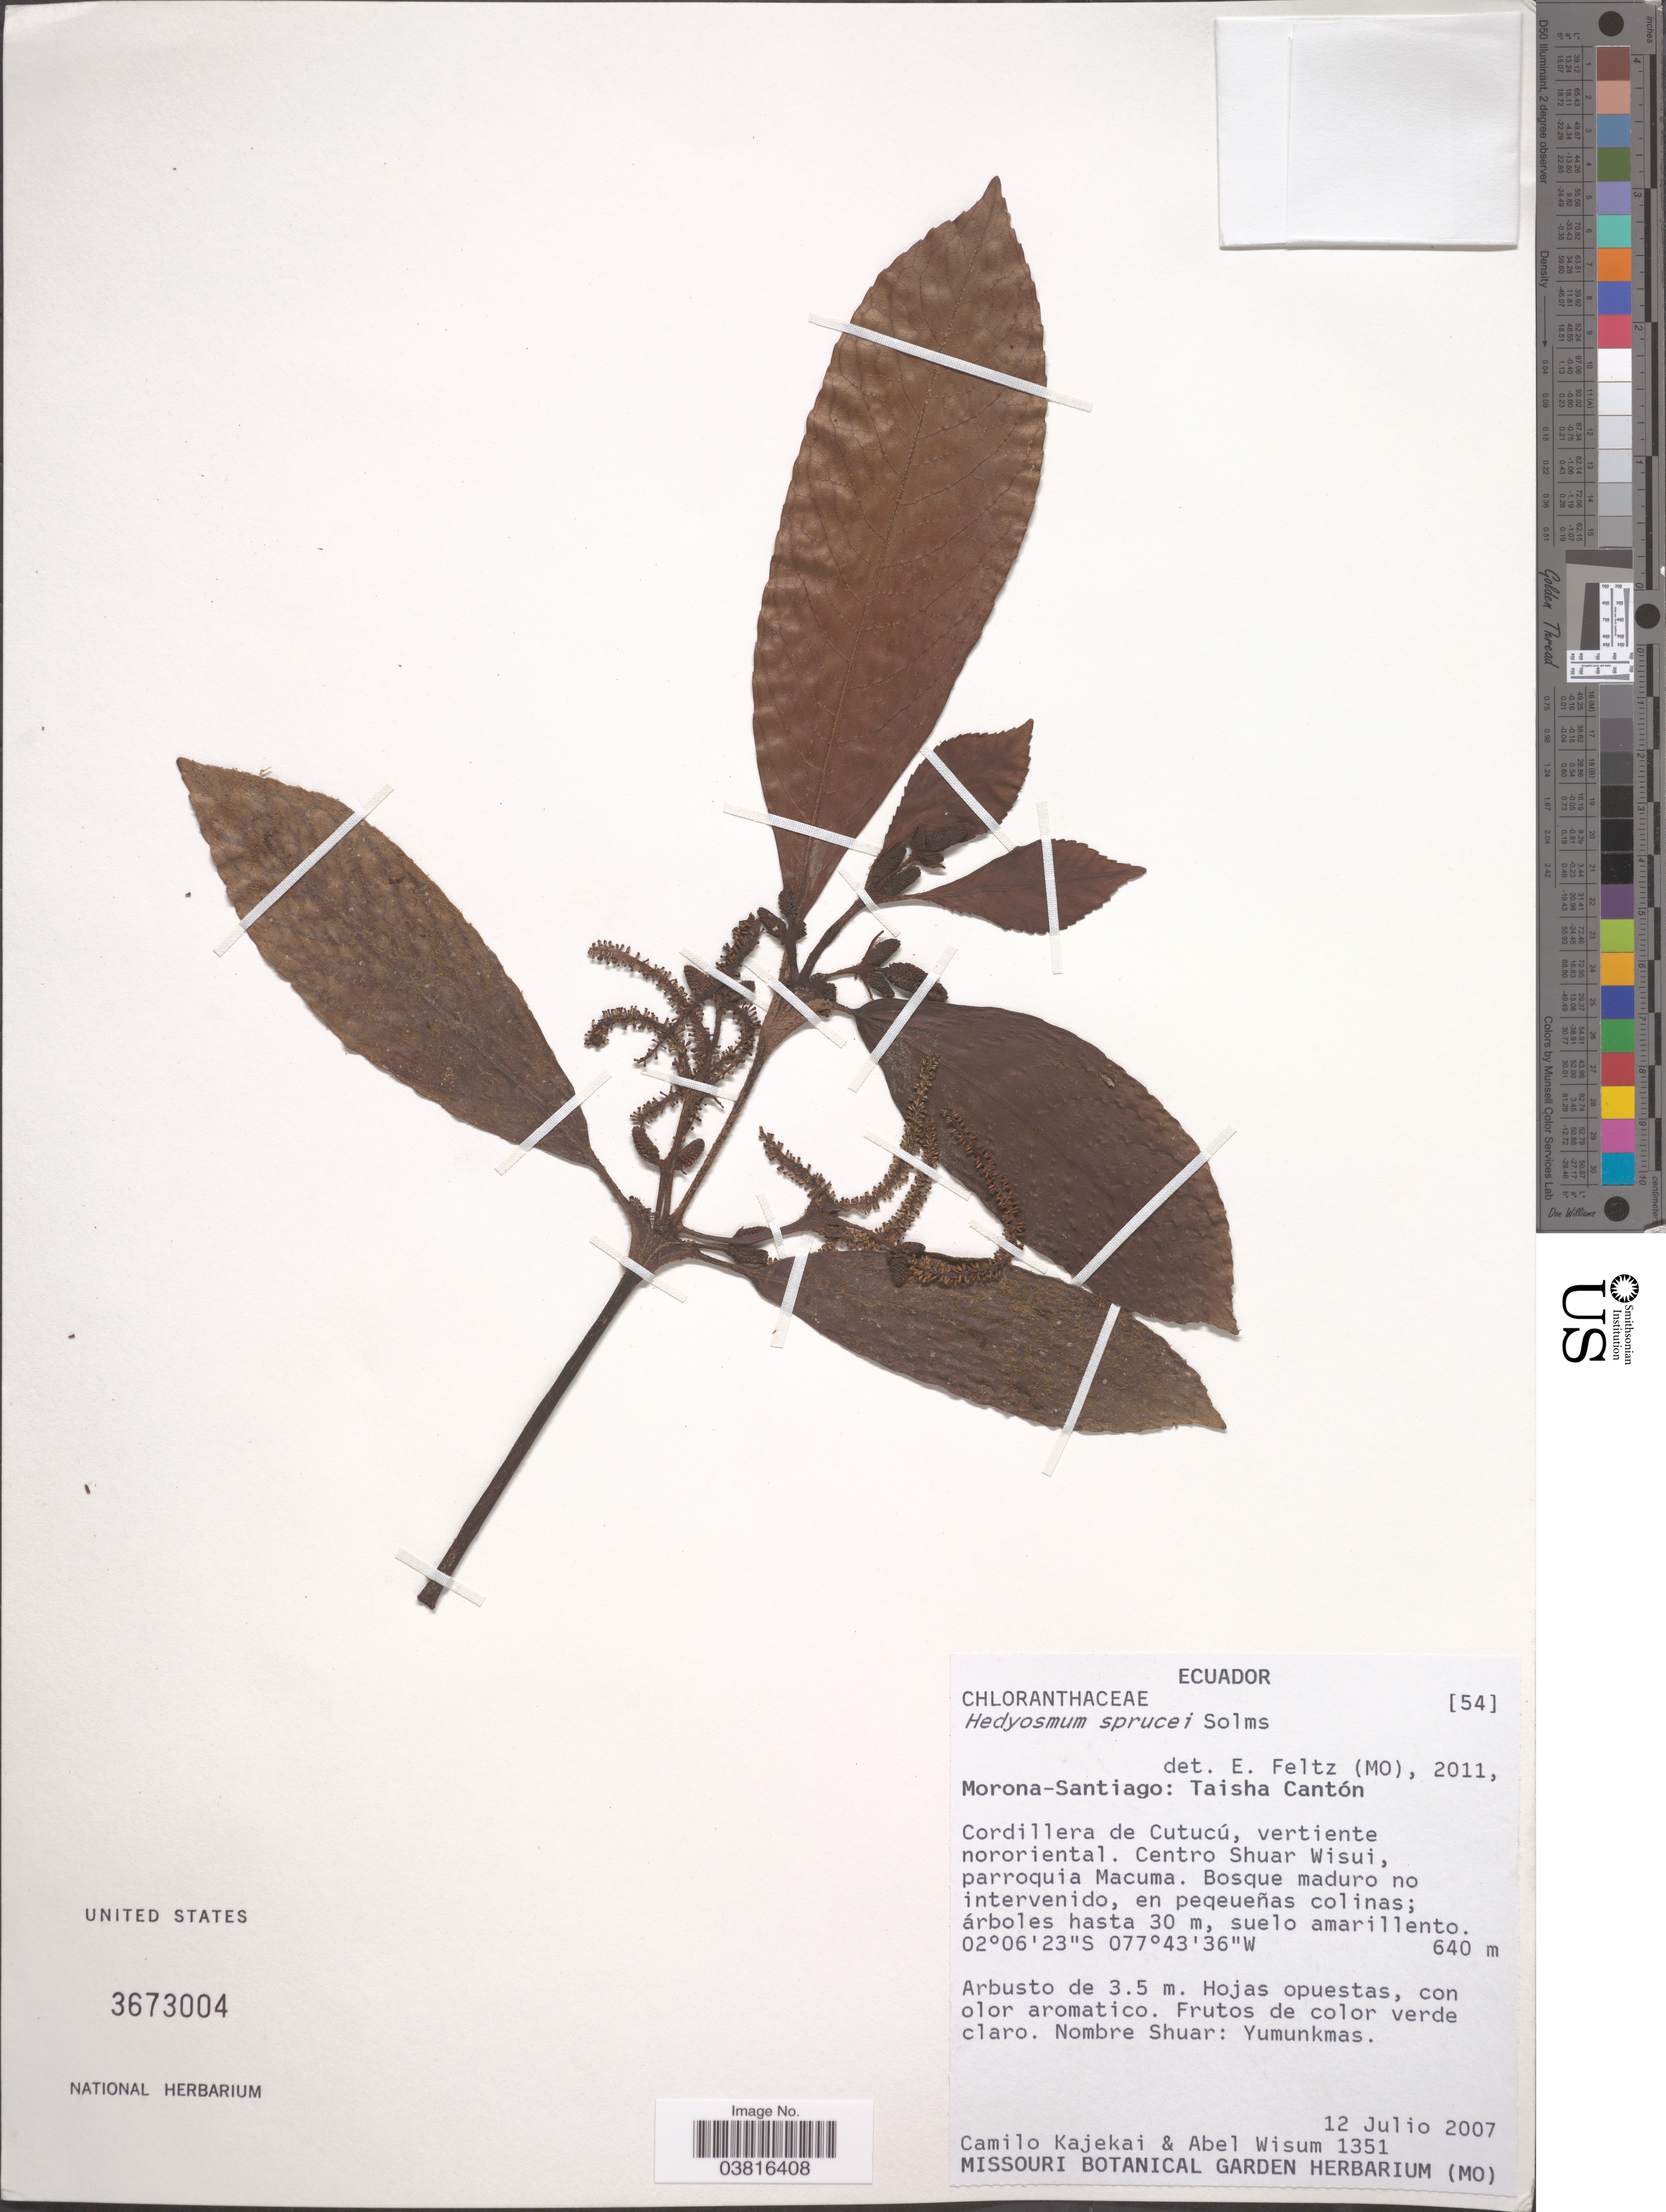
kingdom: Plantae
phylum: Tracheophyta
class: Magnoliopsida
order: Chloranthales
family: Chloranthaceae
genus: Hedyosmum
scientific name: Hedyosmum sprucei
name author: Solms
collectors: C. Kajekai & A. Wisum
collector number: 1351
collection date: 2007-07-12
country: Ecuador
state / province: Morona-Santiago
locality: Taisha Cantón. Cordillera de Cutucú, vertiente nororiental. Centro Shuar Wisui, parroquia Macuma.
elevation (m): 640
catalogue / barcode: US 3673004